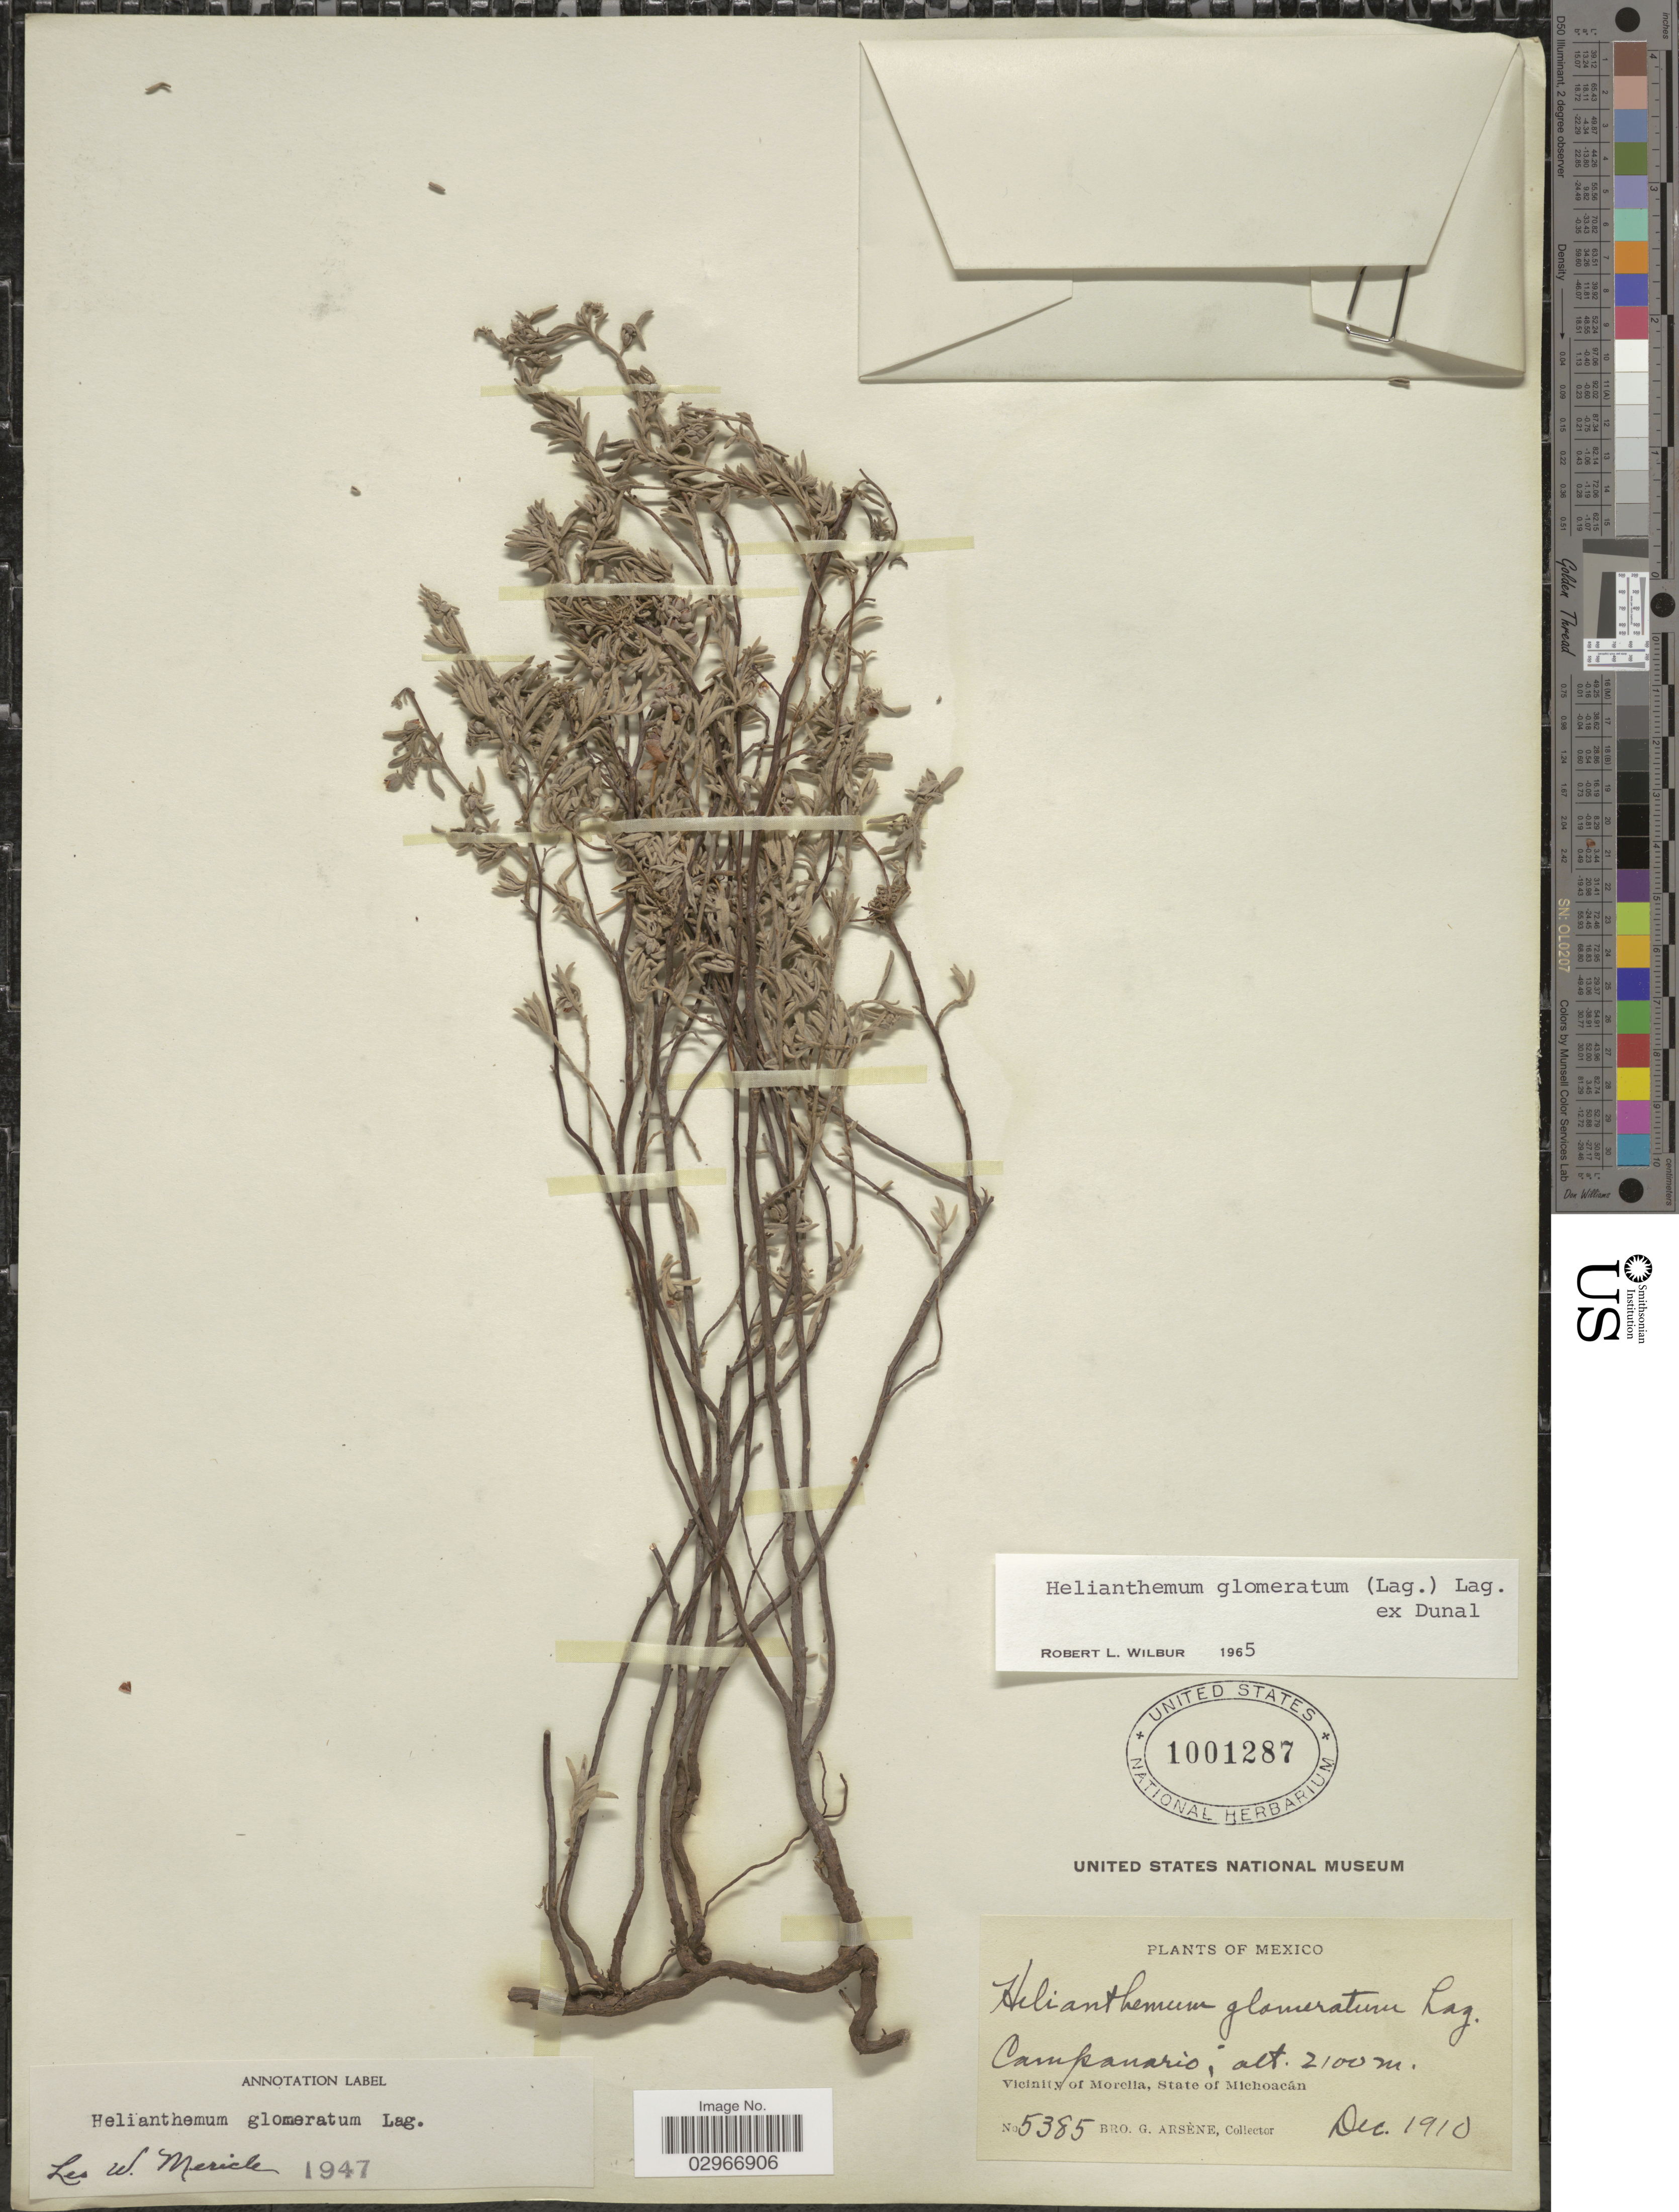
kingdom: Plantae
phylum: Tracheophyta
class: Magnoliopsida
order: Malvales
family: Cistaceae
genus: Helianthemum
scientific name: Helianthemum glomeratum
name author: (Lag.) Lag. ex Dunal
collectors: Bro. G. Arsène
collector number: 5385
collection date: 1910-12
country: Mexico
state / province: Michoacán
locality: Campanario. Vicinity of Morelia.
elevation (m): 2100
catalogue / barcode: US 1001287